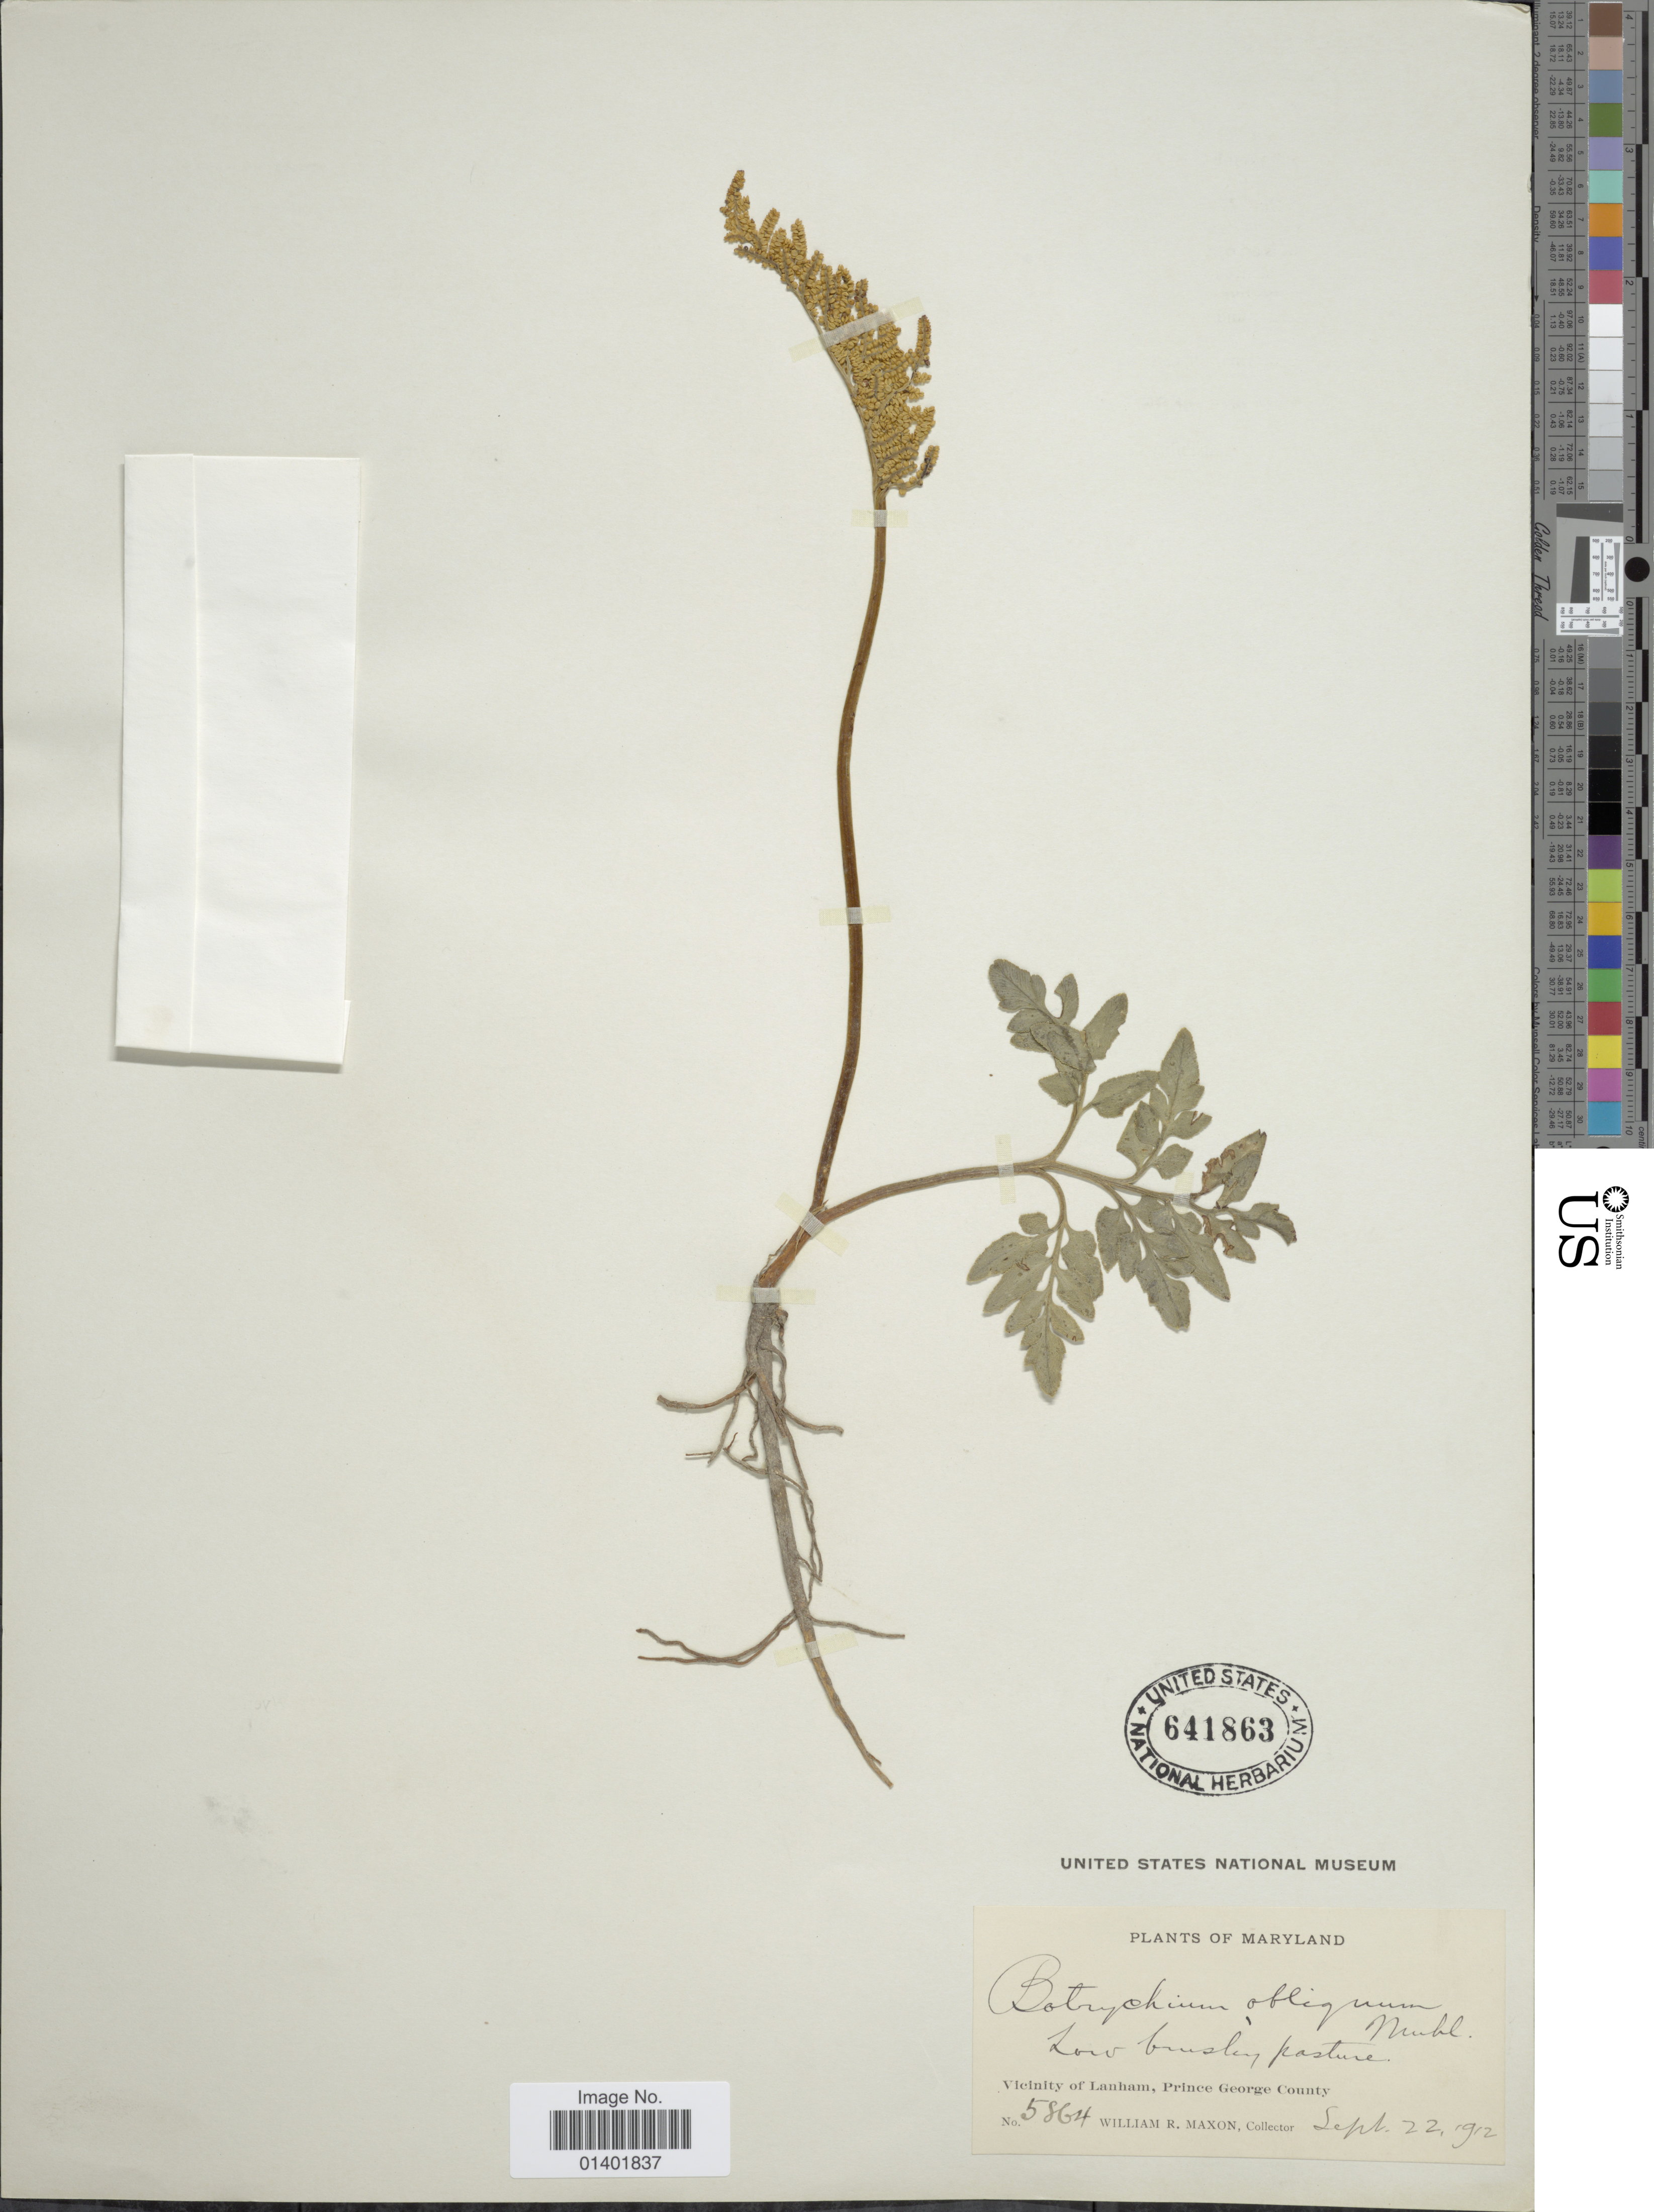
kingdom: Plantae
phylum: Tracheophyta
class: Polypodiopsida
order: Ophioglossales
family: Ophioglossaceae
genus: Botrychium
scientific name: Botrychium dissectum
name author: Spreng.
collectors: W. R. Maxon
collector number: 5864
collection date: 1912-09-22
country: United States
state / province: Maryland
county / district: Prince George's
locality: Vicinity of Lanham, Prince Georgy County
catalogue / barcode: US 641863